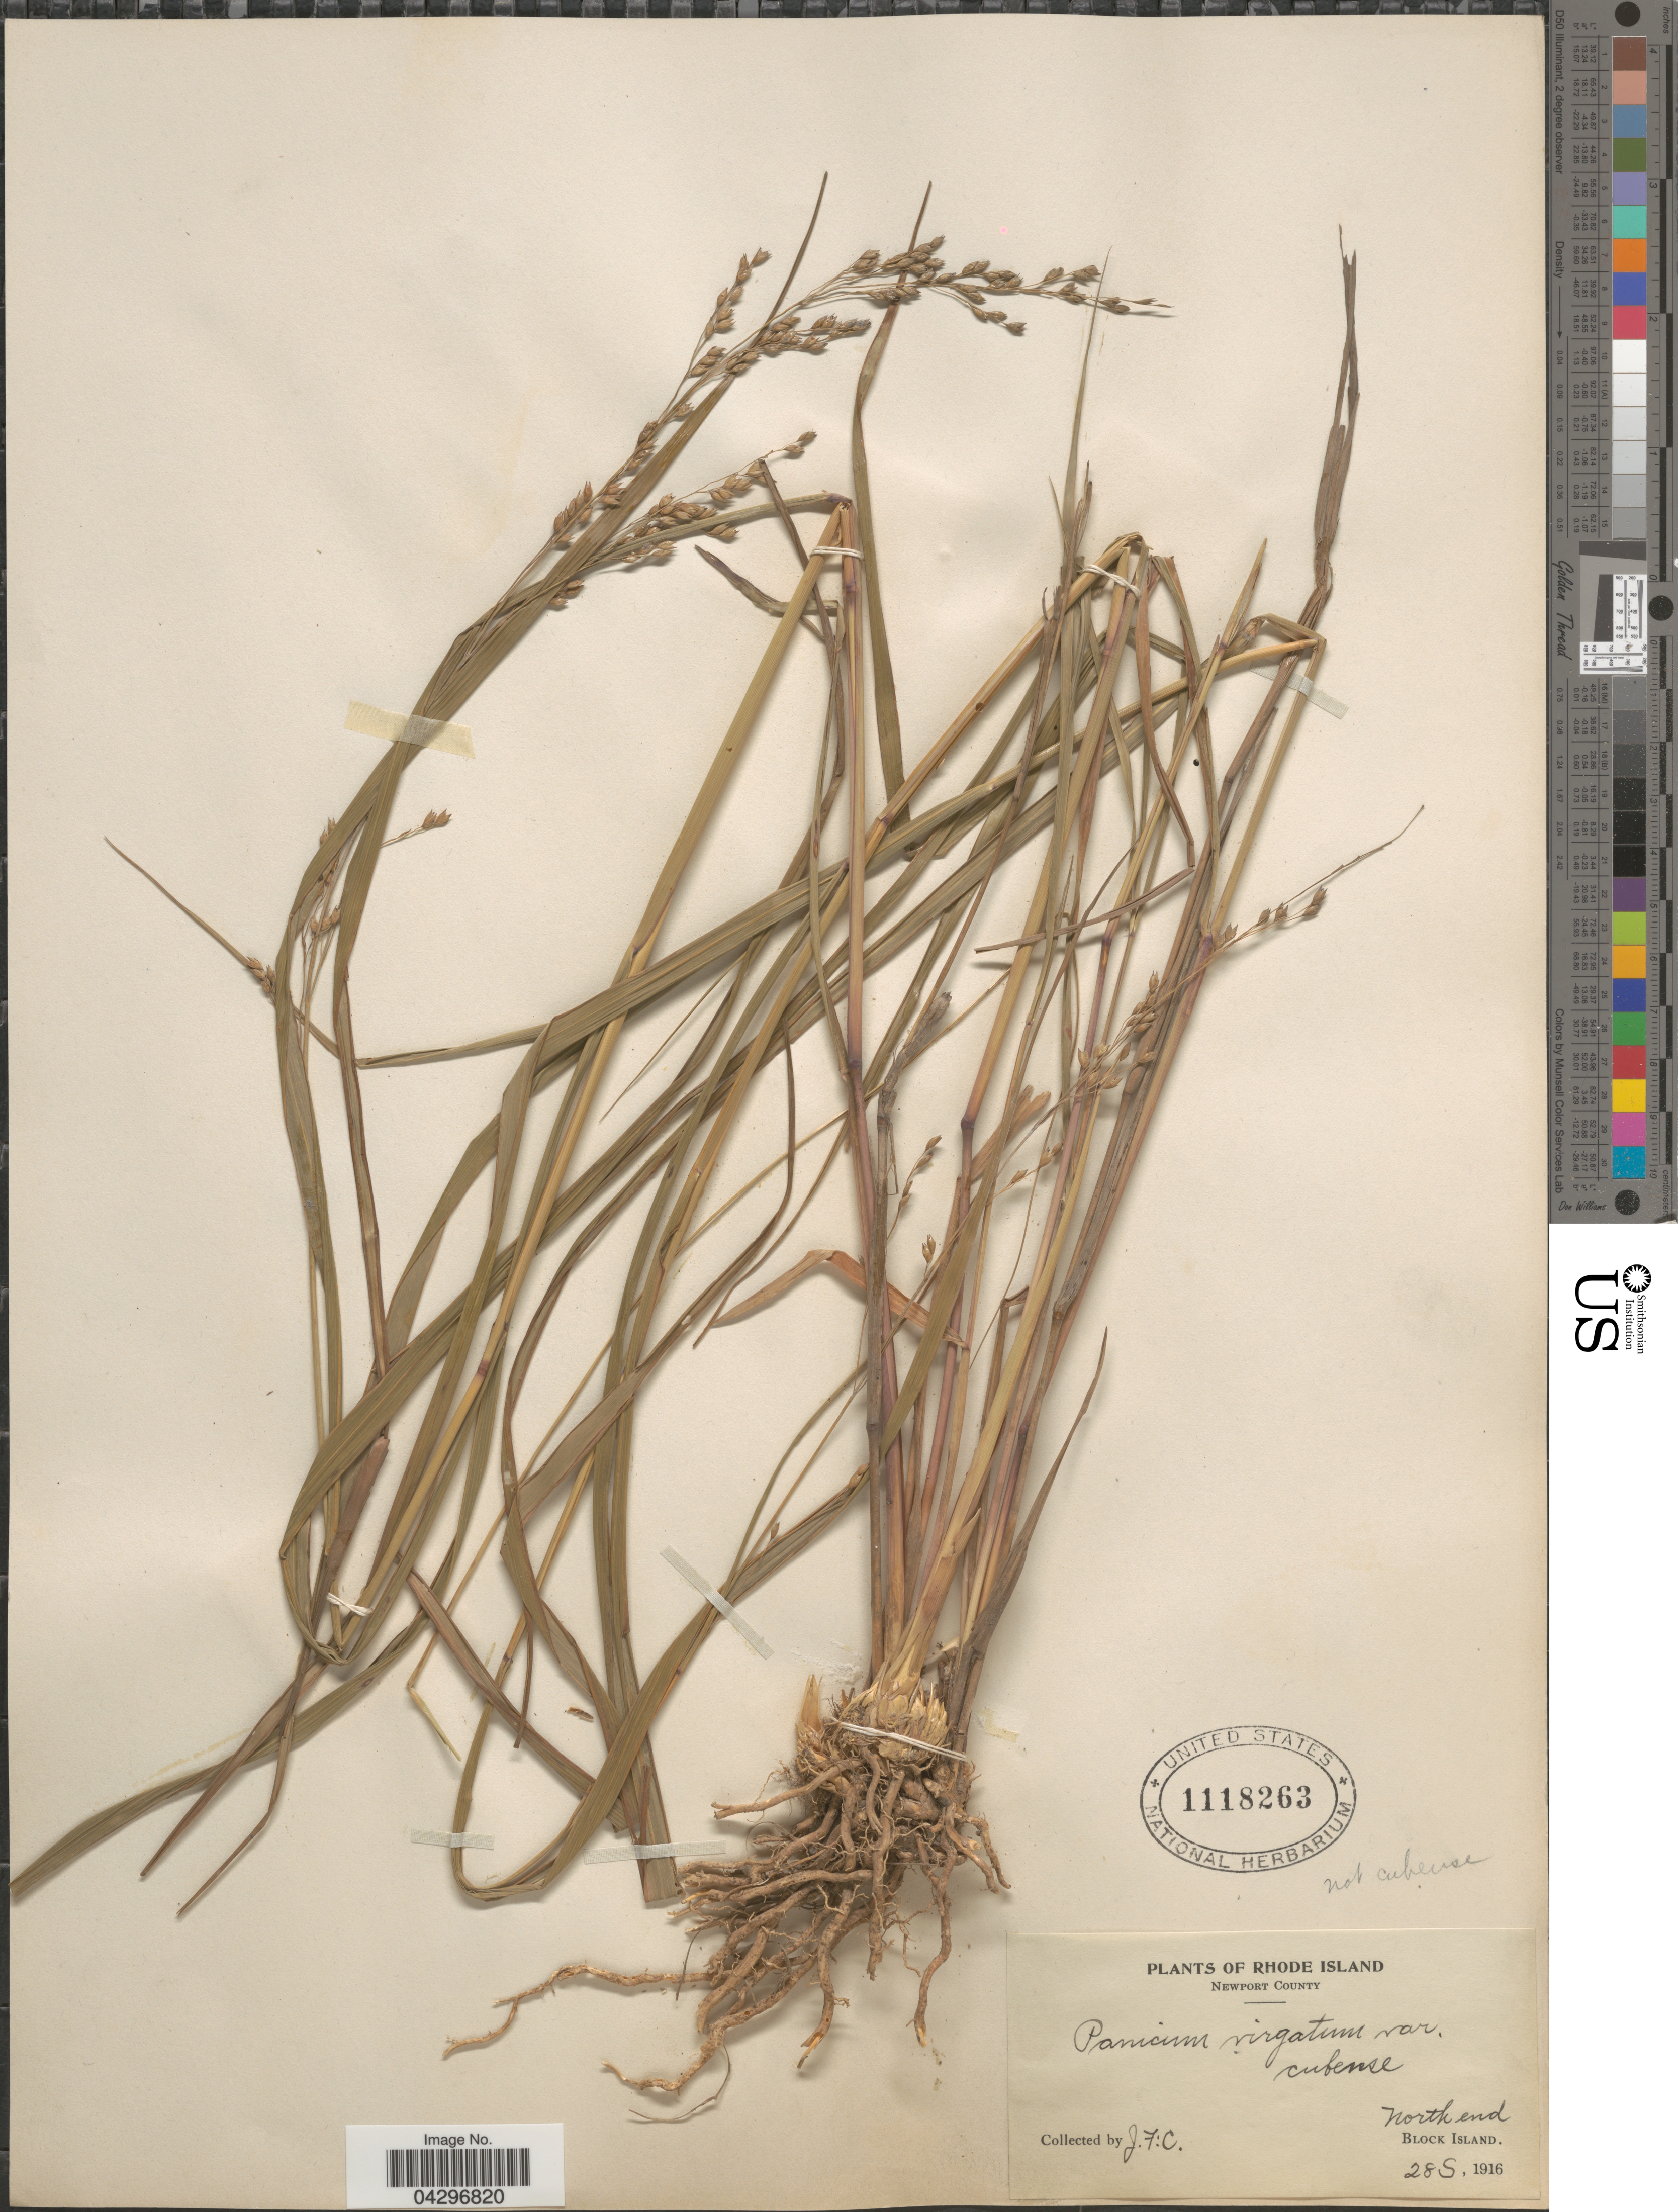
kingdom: Plantae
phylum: Tracheophyta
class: Liliopsida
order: Poales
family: Poaceae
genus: Panicum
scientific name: Panicum virgatum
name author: L.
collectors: J. Collins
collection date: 1916-10-28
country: United States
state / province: Rhode Island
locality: Newport County. North end. Block Island.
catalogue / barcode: US 1118263